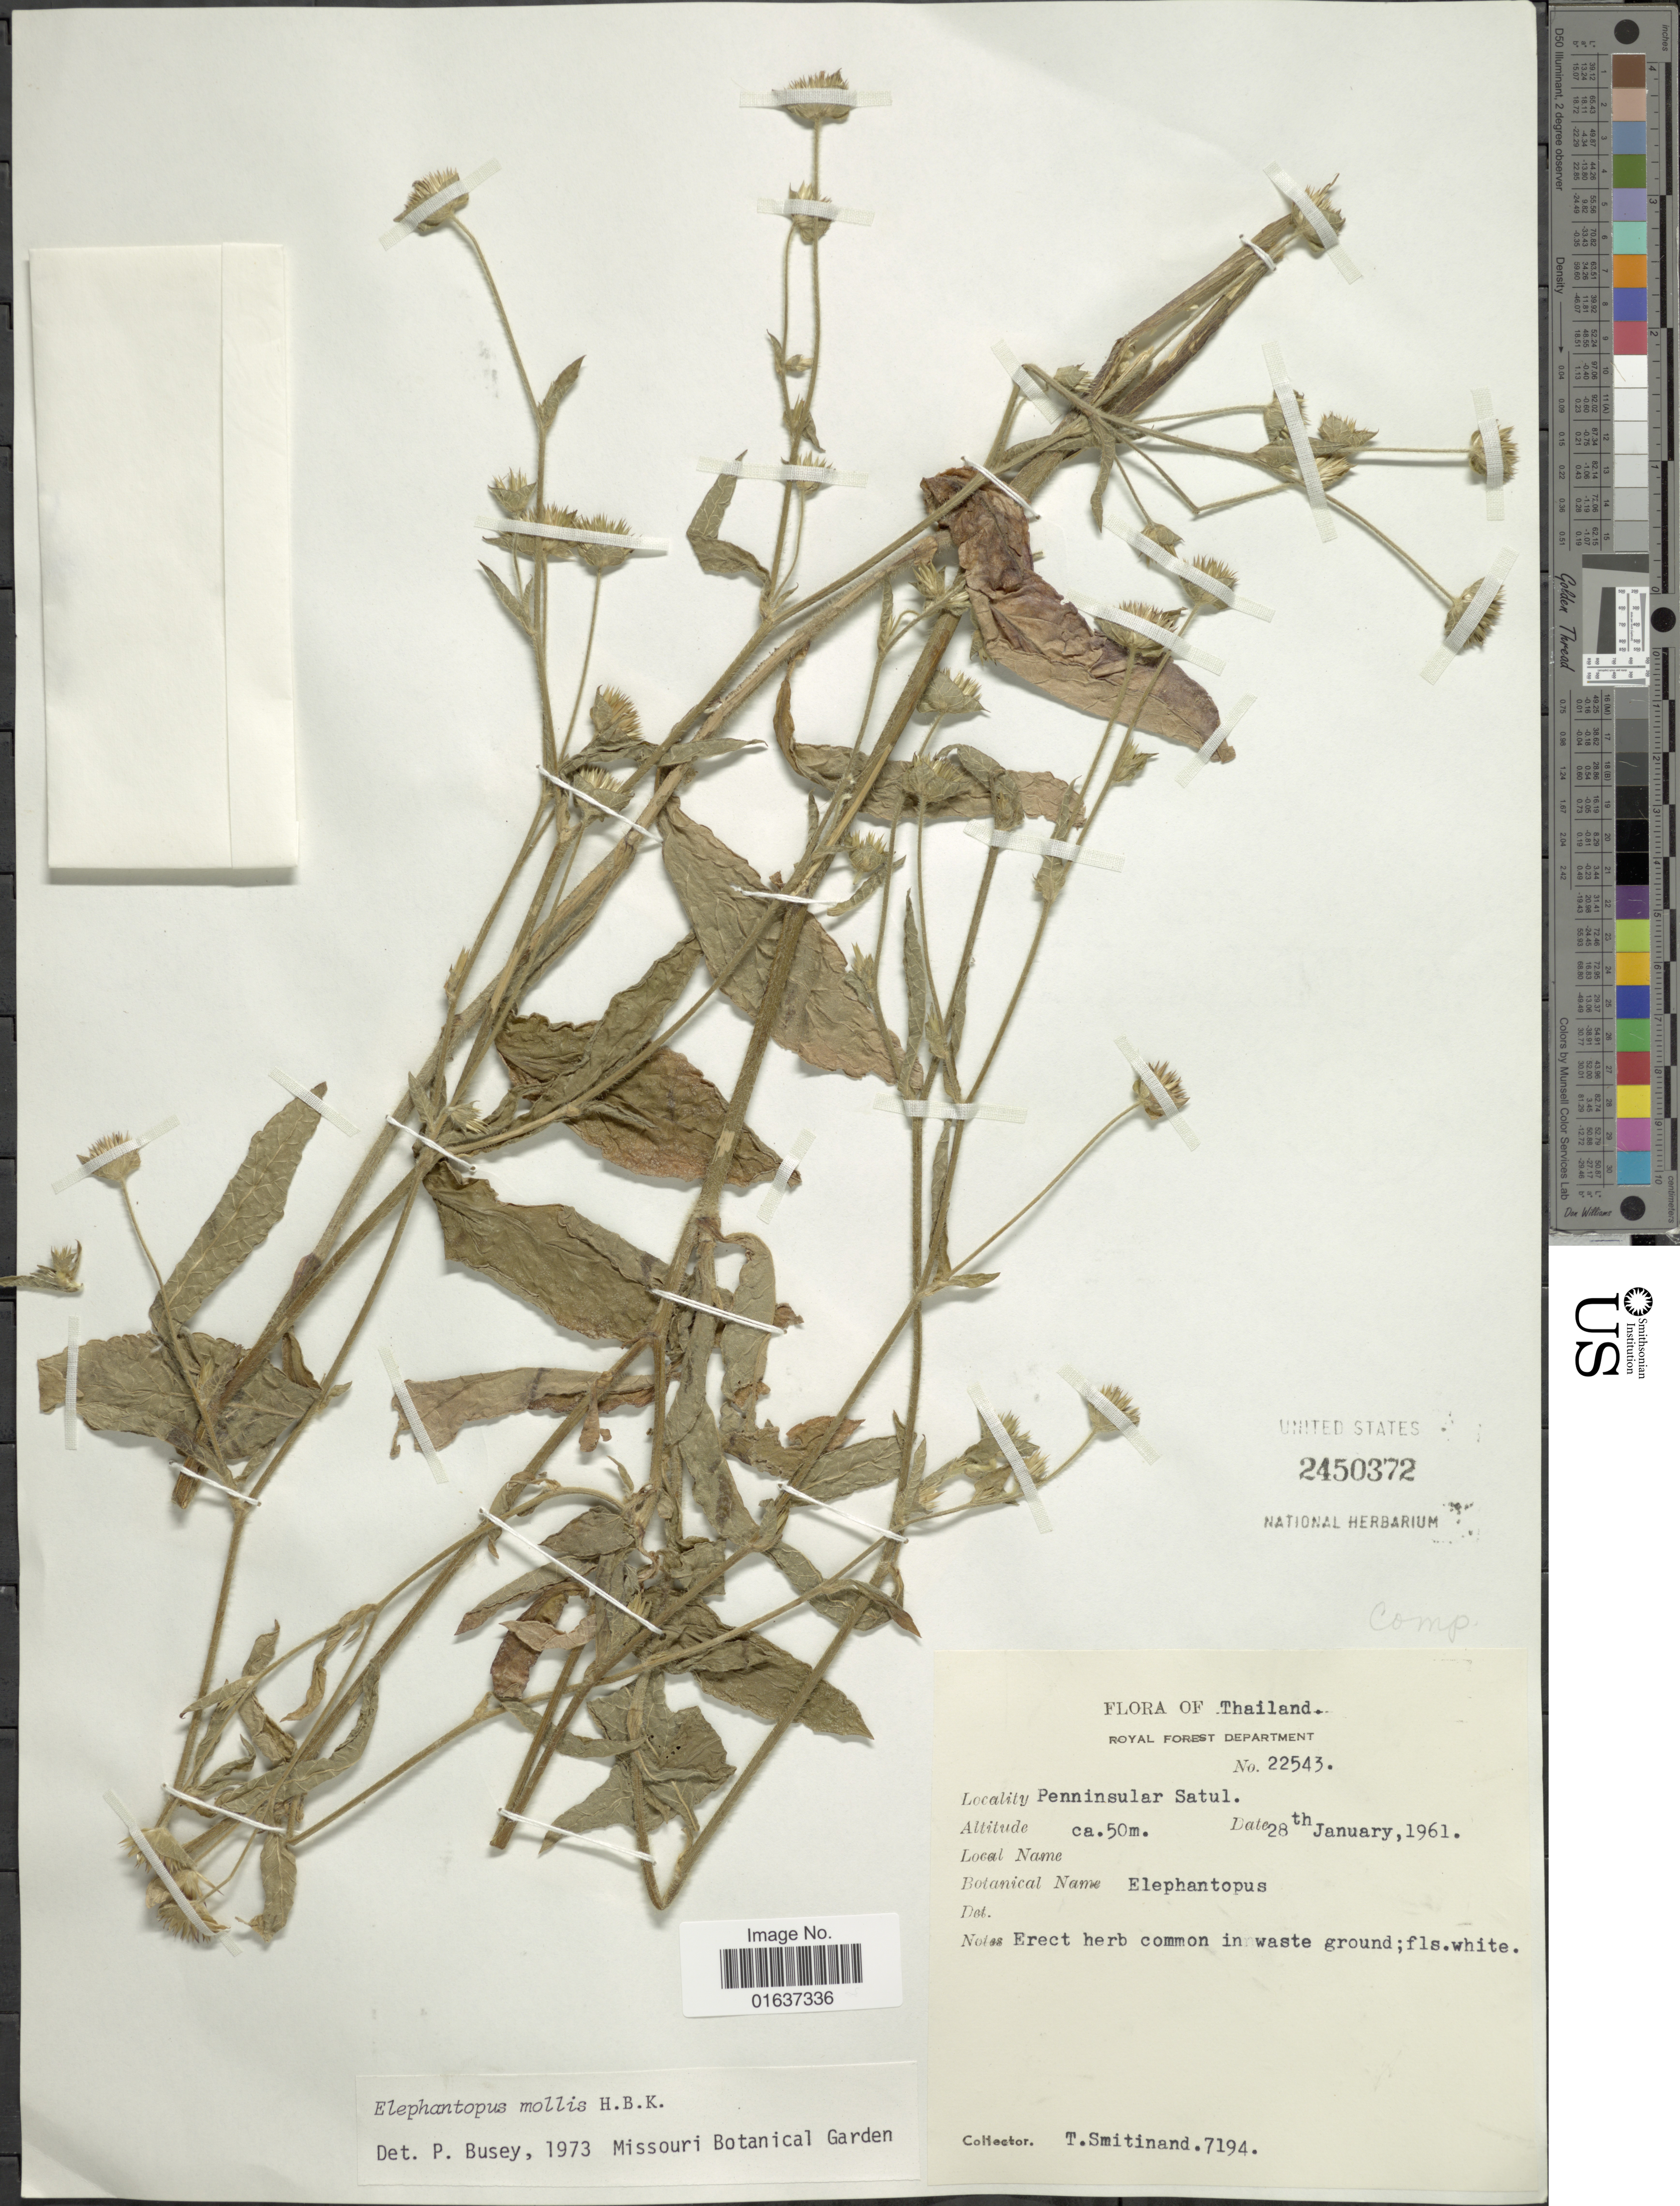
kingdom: Plantae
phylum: Tracheophyta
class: Magnoliopsida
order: Asterales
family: Asteraceae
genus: Elephantopus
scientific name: Elephantopus mollis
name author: Kunth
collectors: T. Smitinand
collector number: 7194/22543*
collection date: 1961-01-28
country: Thailand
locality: Royal Forest Department, Penninsular Satul, ca. 50 m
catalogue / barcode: US 2450372